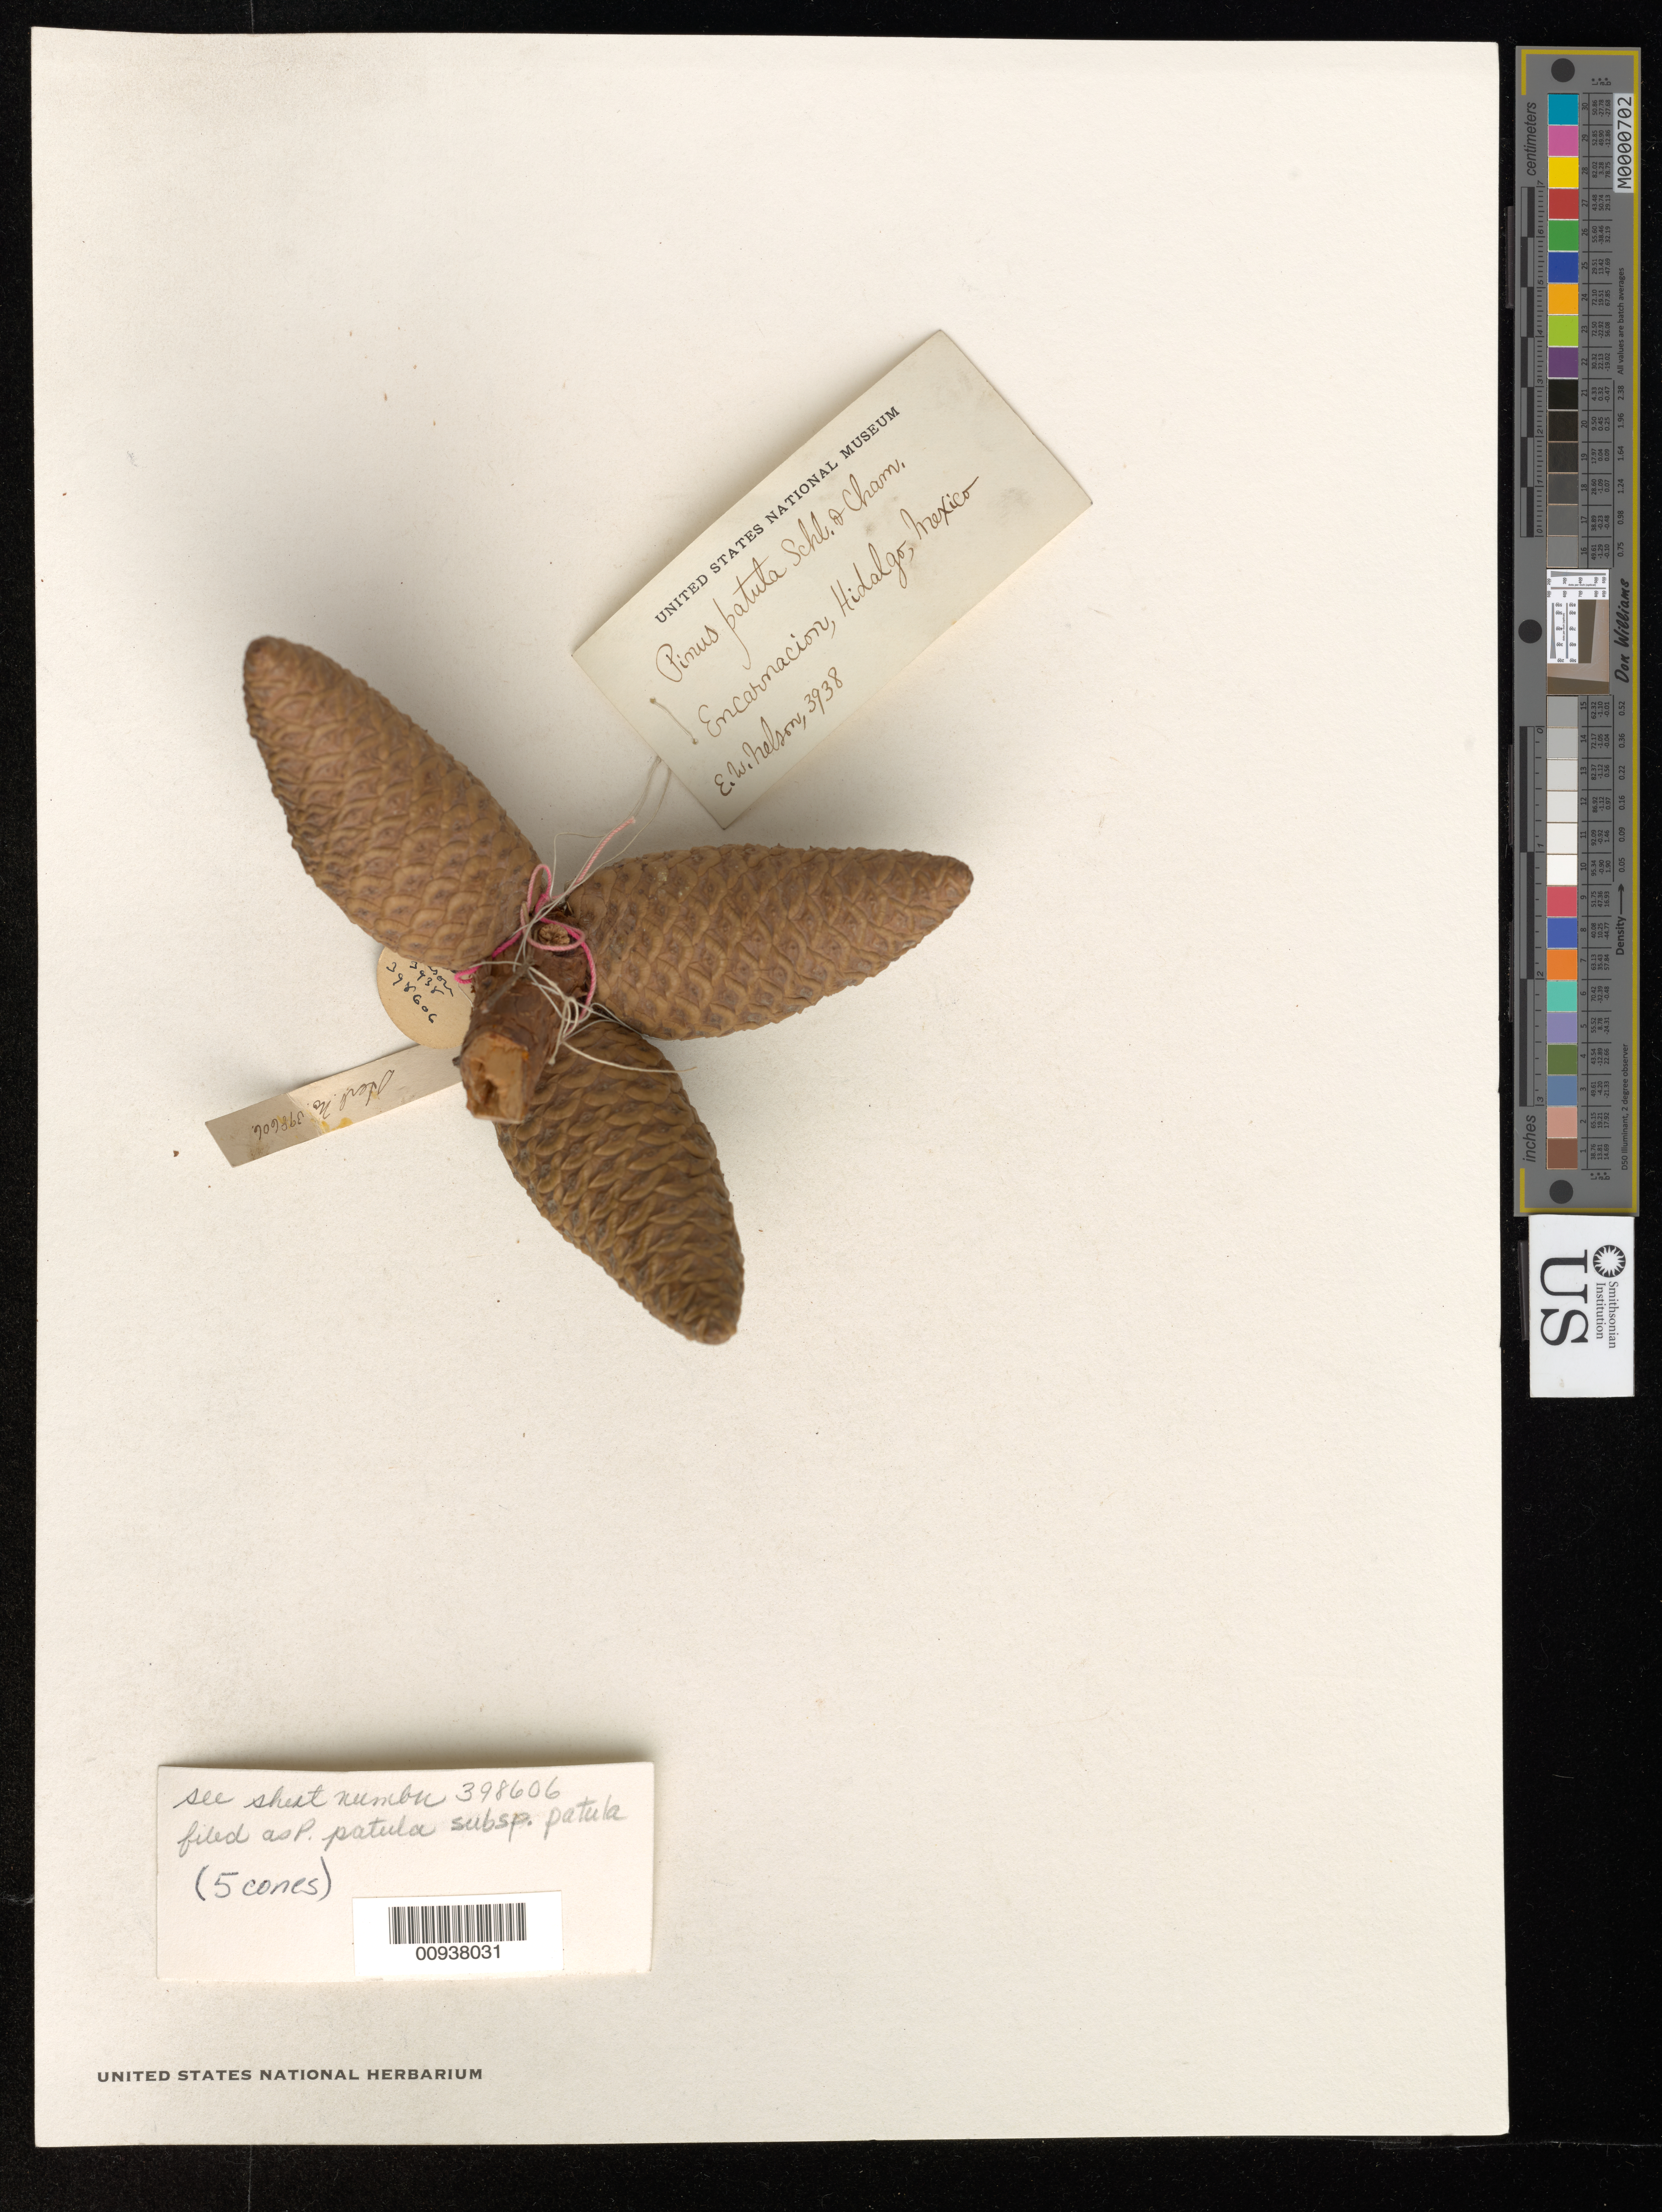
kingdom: Plantae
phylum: Tracheophyta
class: Pinopsida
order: Pinales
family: Pinaceae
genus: Pinus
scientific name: Pinus patula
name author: Schltdl. & Cham.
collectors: E. W. Nelson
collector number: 3938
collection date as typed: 1896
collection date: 1896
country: Mexico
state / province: Hidalgo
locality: Encarnación.